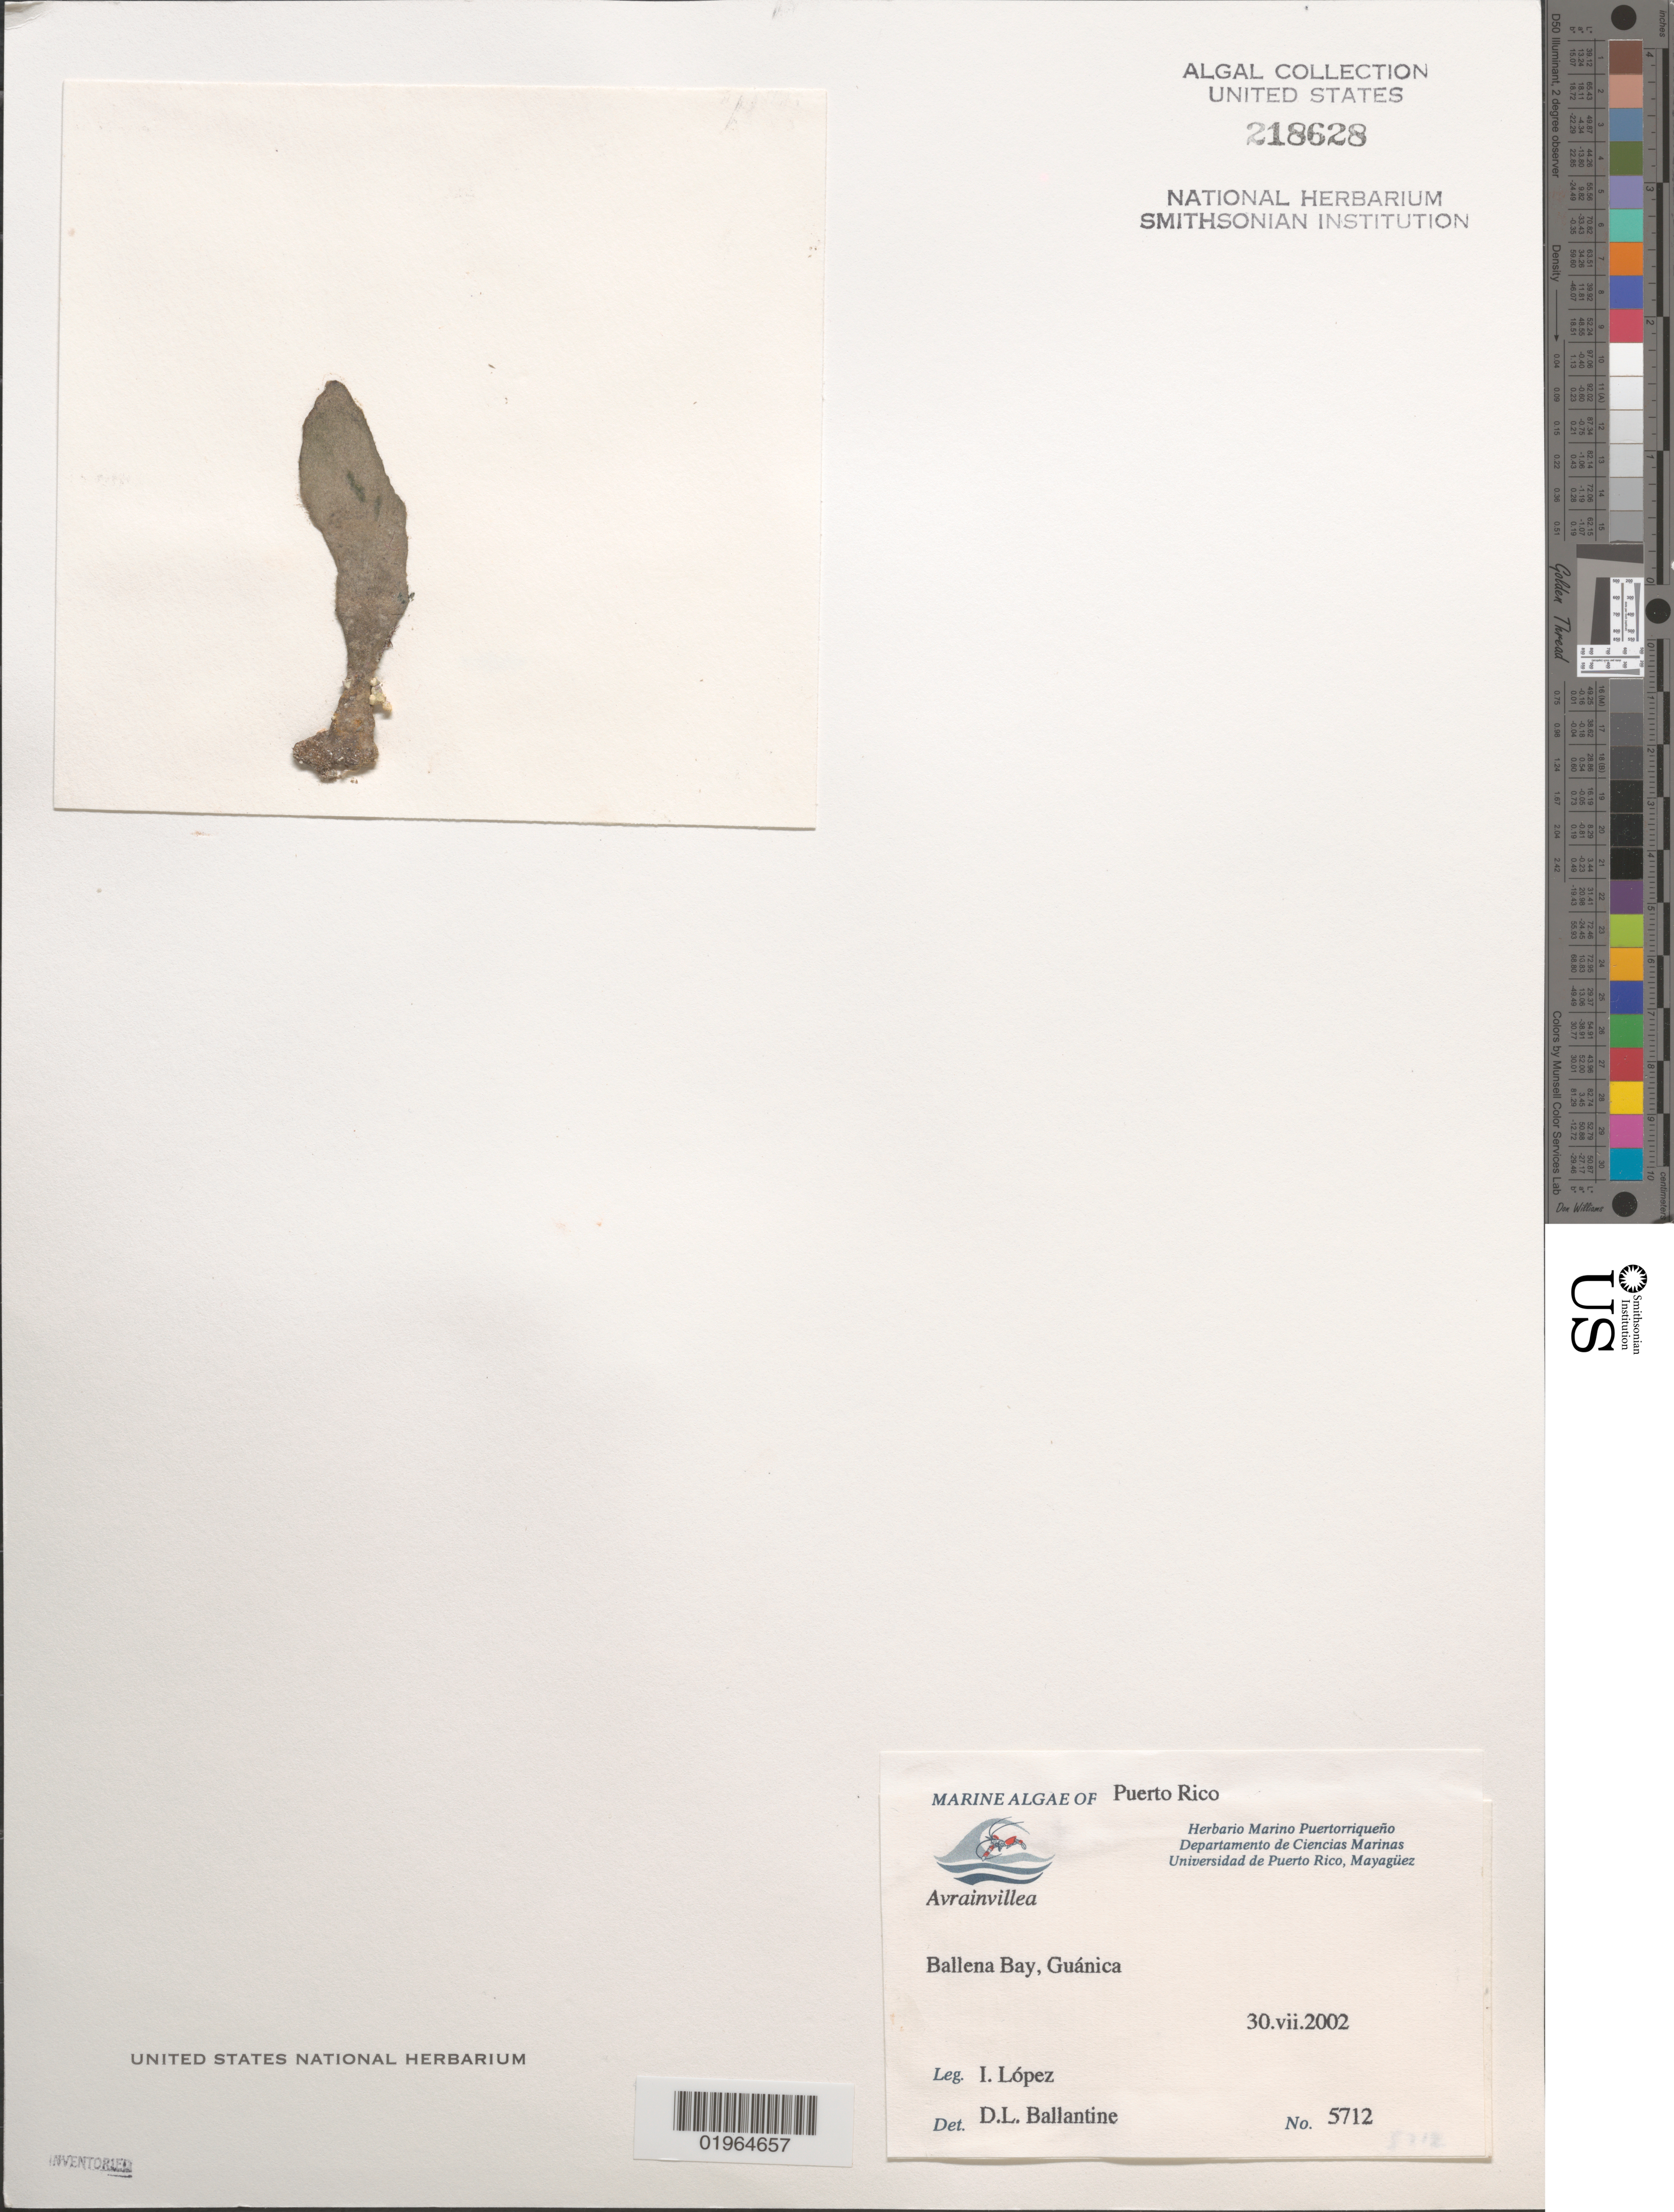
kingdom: Plantae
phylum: Chlorophyta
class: Ulvophyceae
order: Bryopsidales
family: Dichotomosiphonaceae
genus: Avrainvillea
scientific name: Avrainvillea sp.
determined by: Ballantine, D. L.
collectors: I. Lopez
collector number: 5712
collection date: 2002-07-30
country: Puerto Rico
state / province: Guanica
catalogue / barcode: US 218628